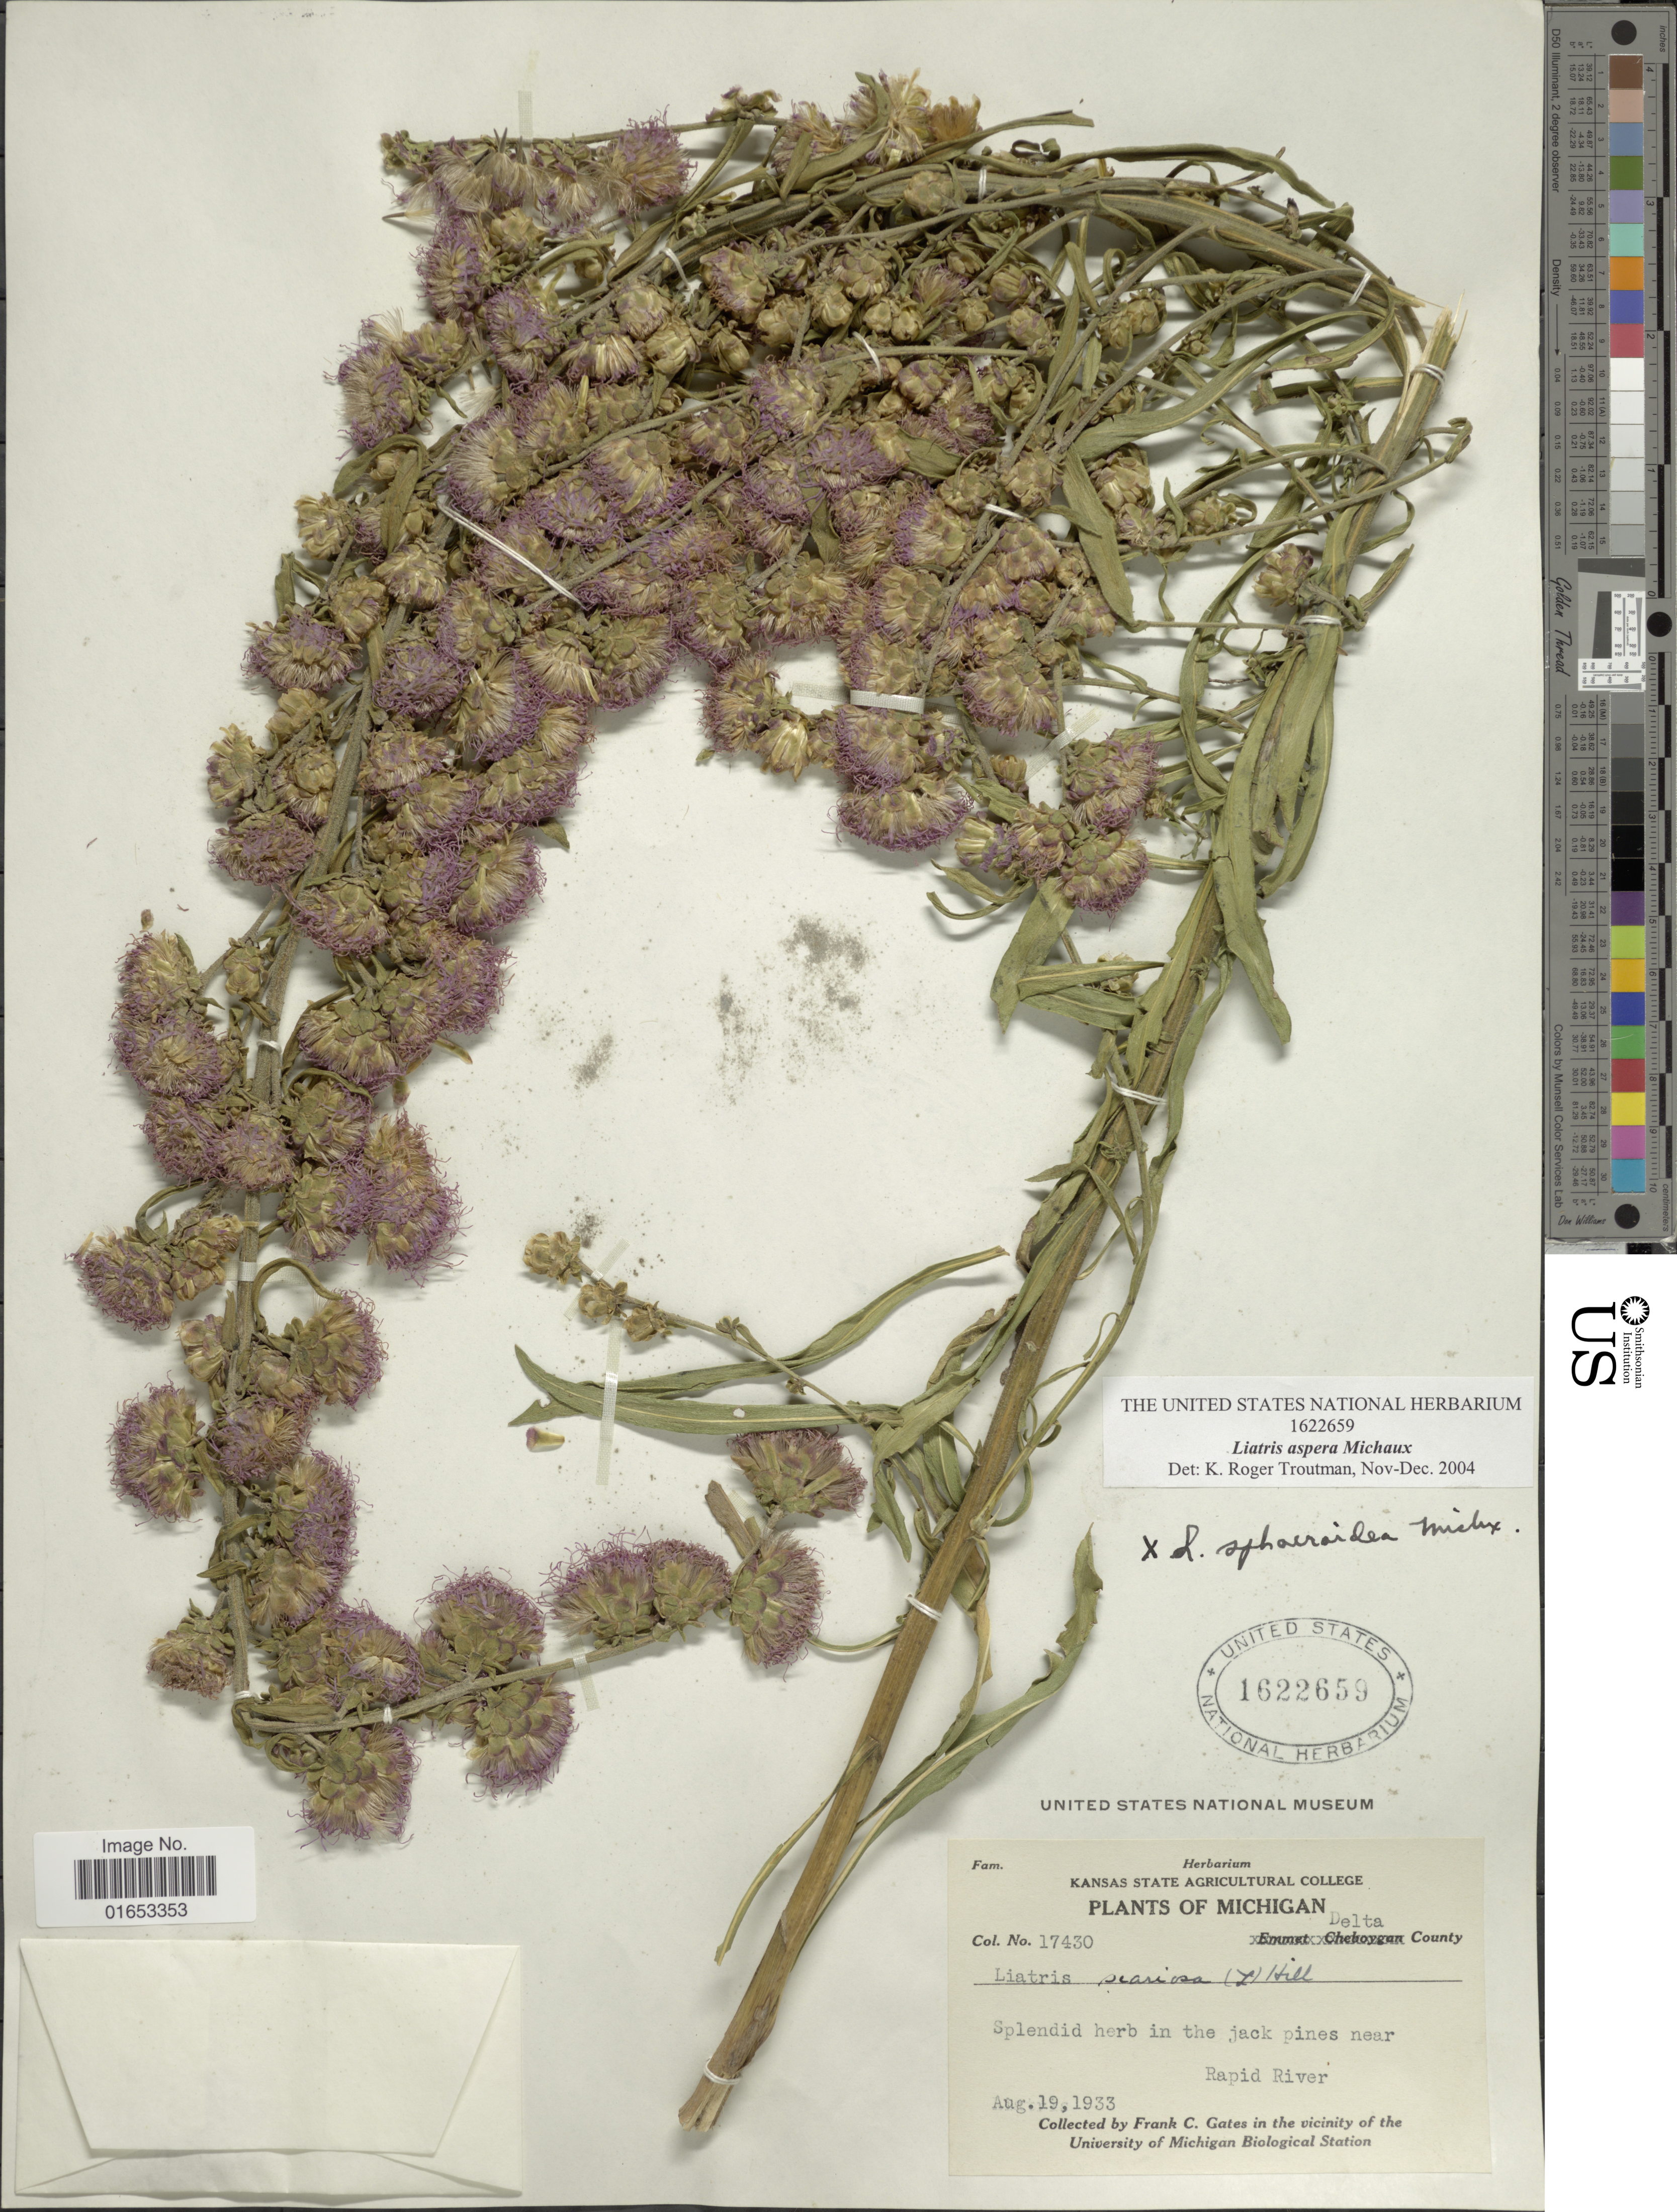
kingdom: Plantae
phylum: Tracheophyta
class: Magnoliopsida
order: Asterales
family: Asteraceae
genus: Liatris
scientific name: Liatris aspera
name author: Michx.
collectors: F. C. Gates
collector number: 17430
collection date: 1933-08-19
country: United States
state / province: Michigan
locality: Delta County, Splendid herb in the jack pines near Rapid River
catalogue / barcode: US 1622659